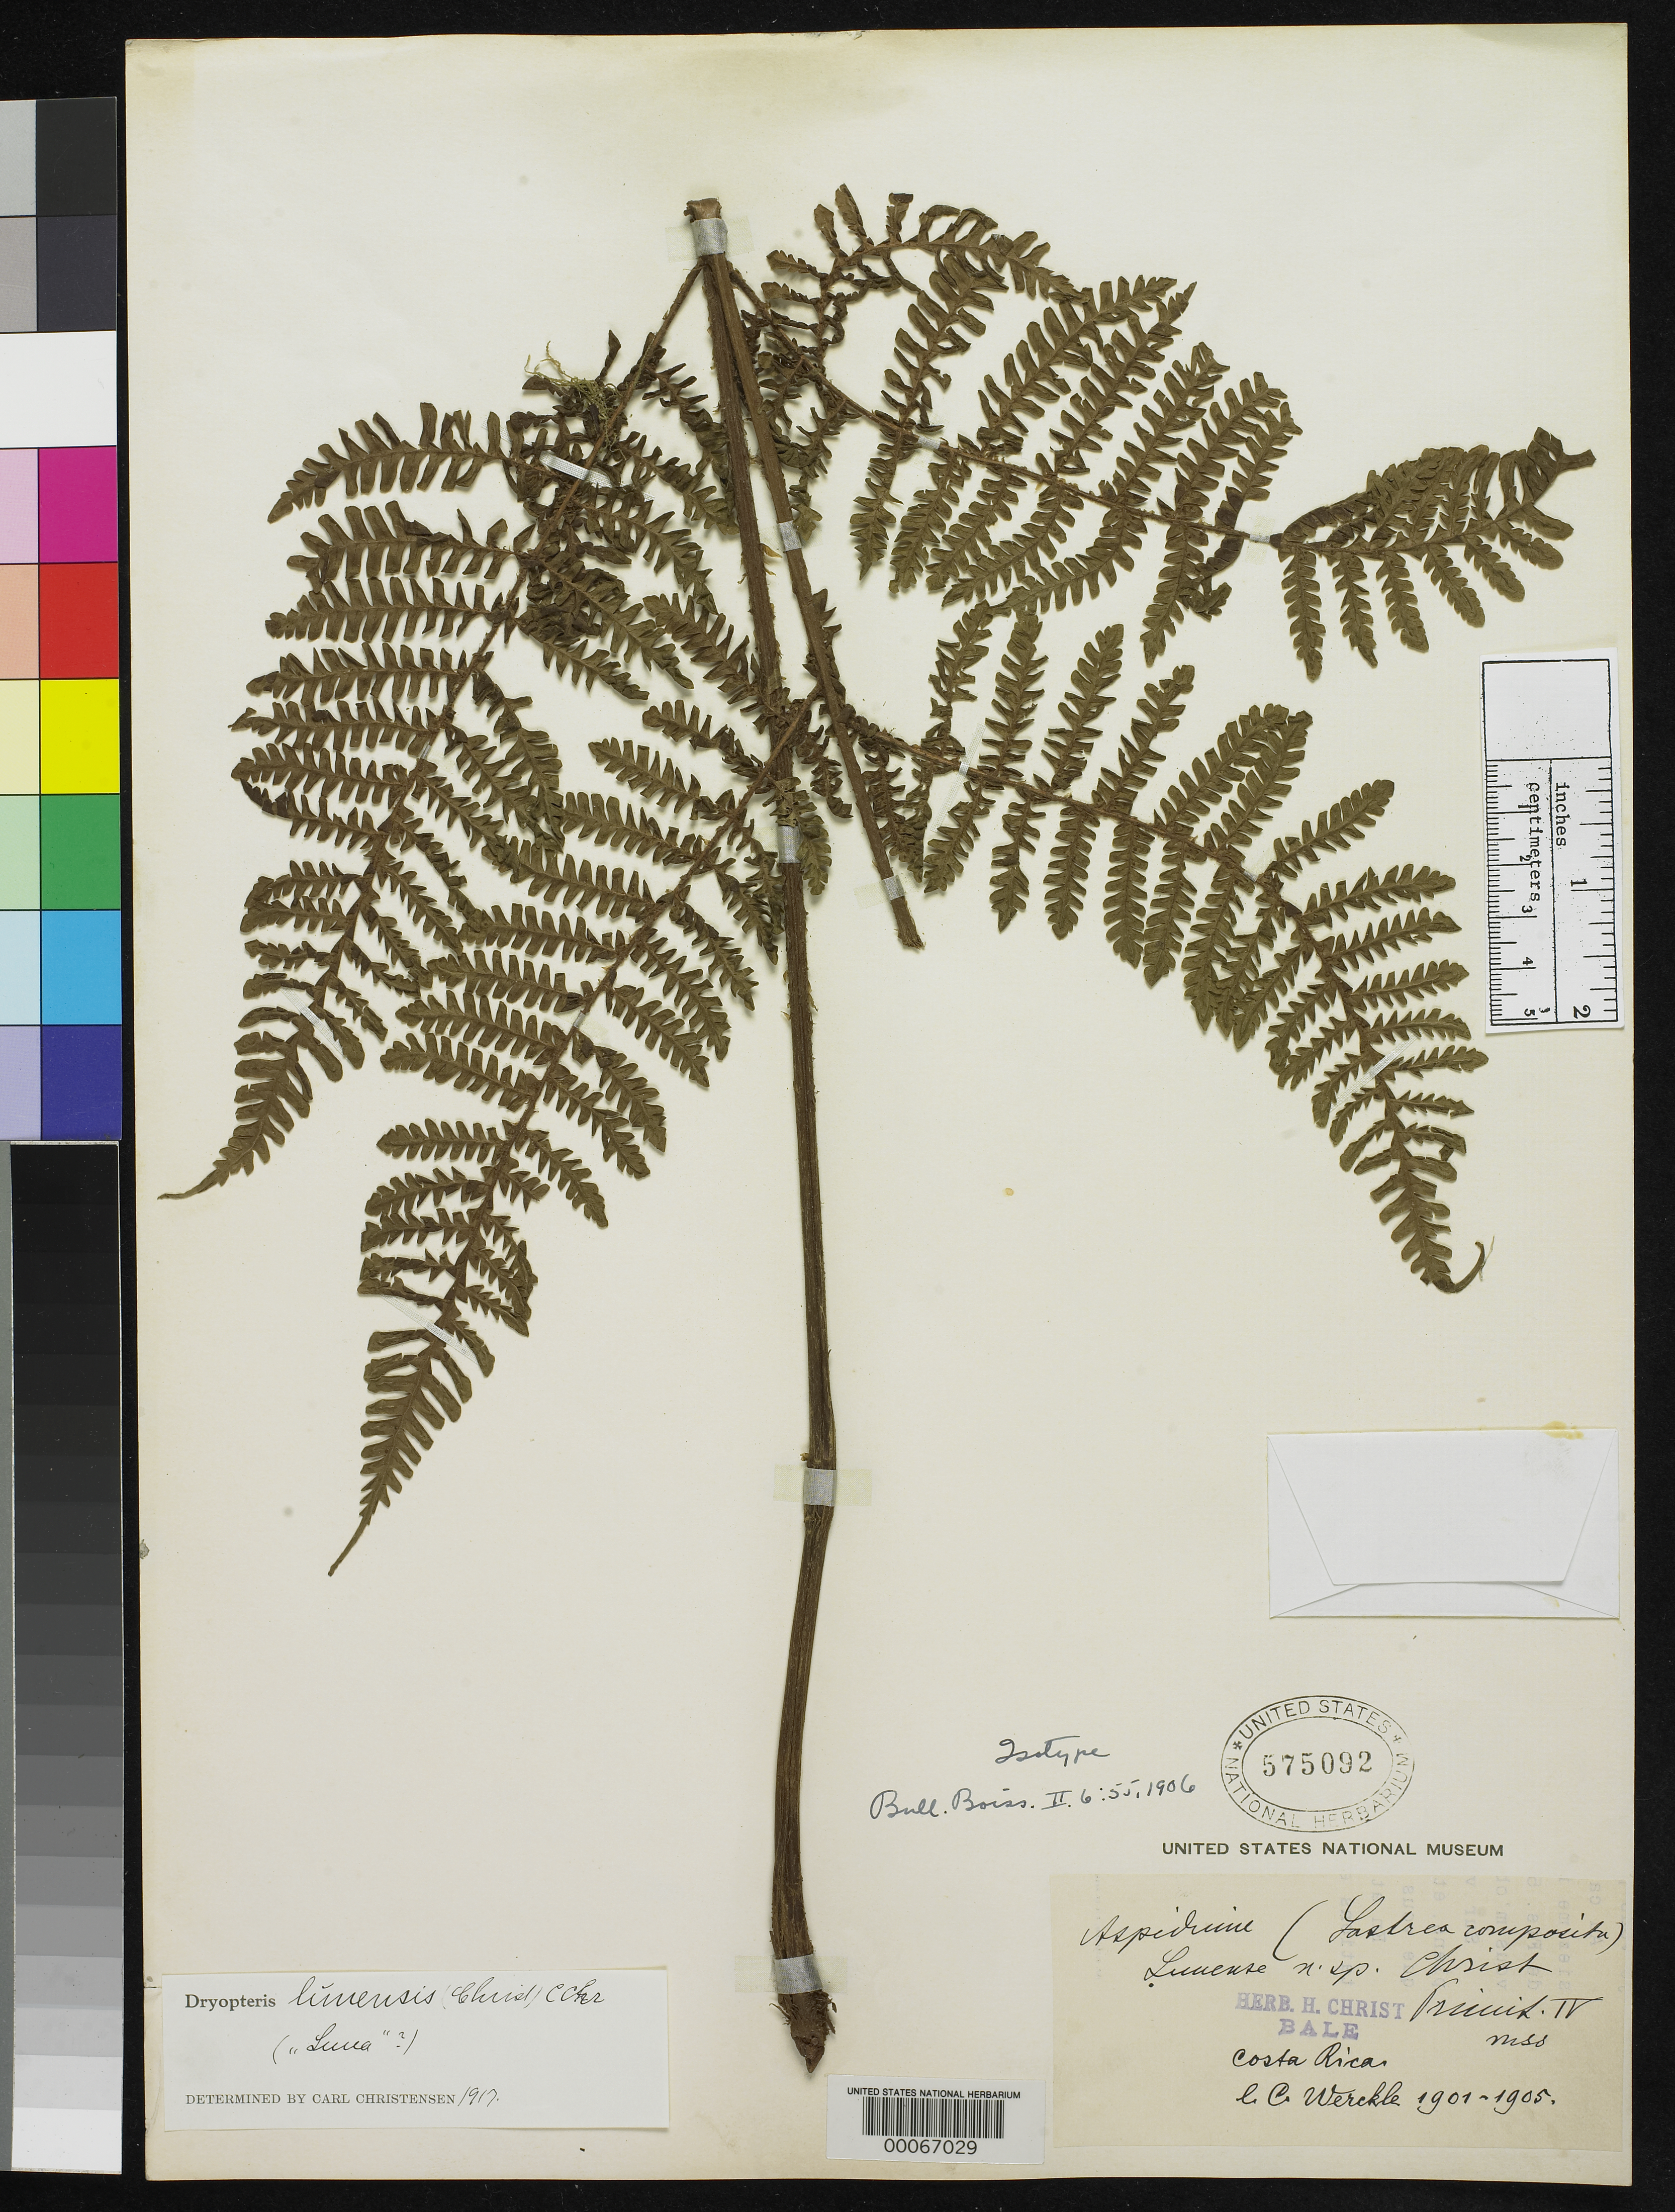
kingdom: Plantae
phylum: Tracheophyta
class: Polypodiopsida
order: Polypodiales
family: Tectariaceae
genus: Aspidium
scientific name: Aspidium lunense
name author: Christ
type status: Type Collection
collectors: C. C Wercklé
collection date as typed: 1901 to -- --- 1905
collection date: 1901/1905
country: Costa Rica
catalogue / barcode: US 575092